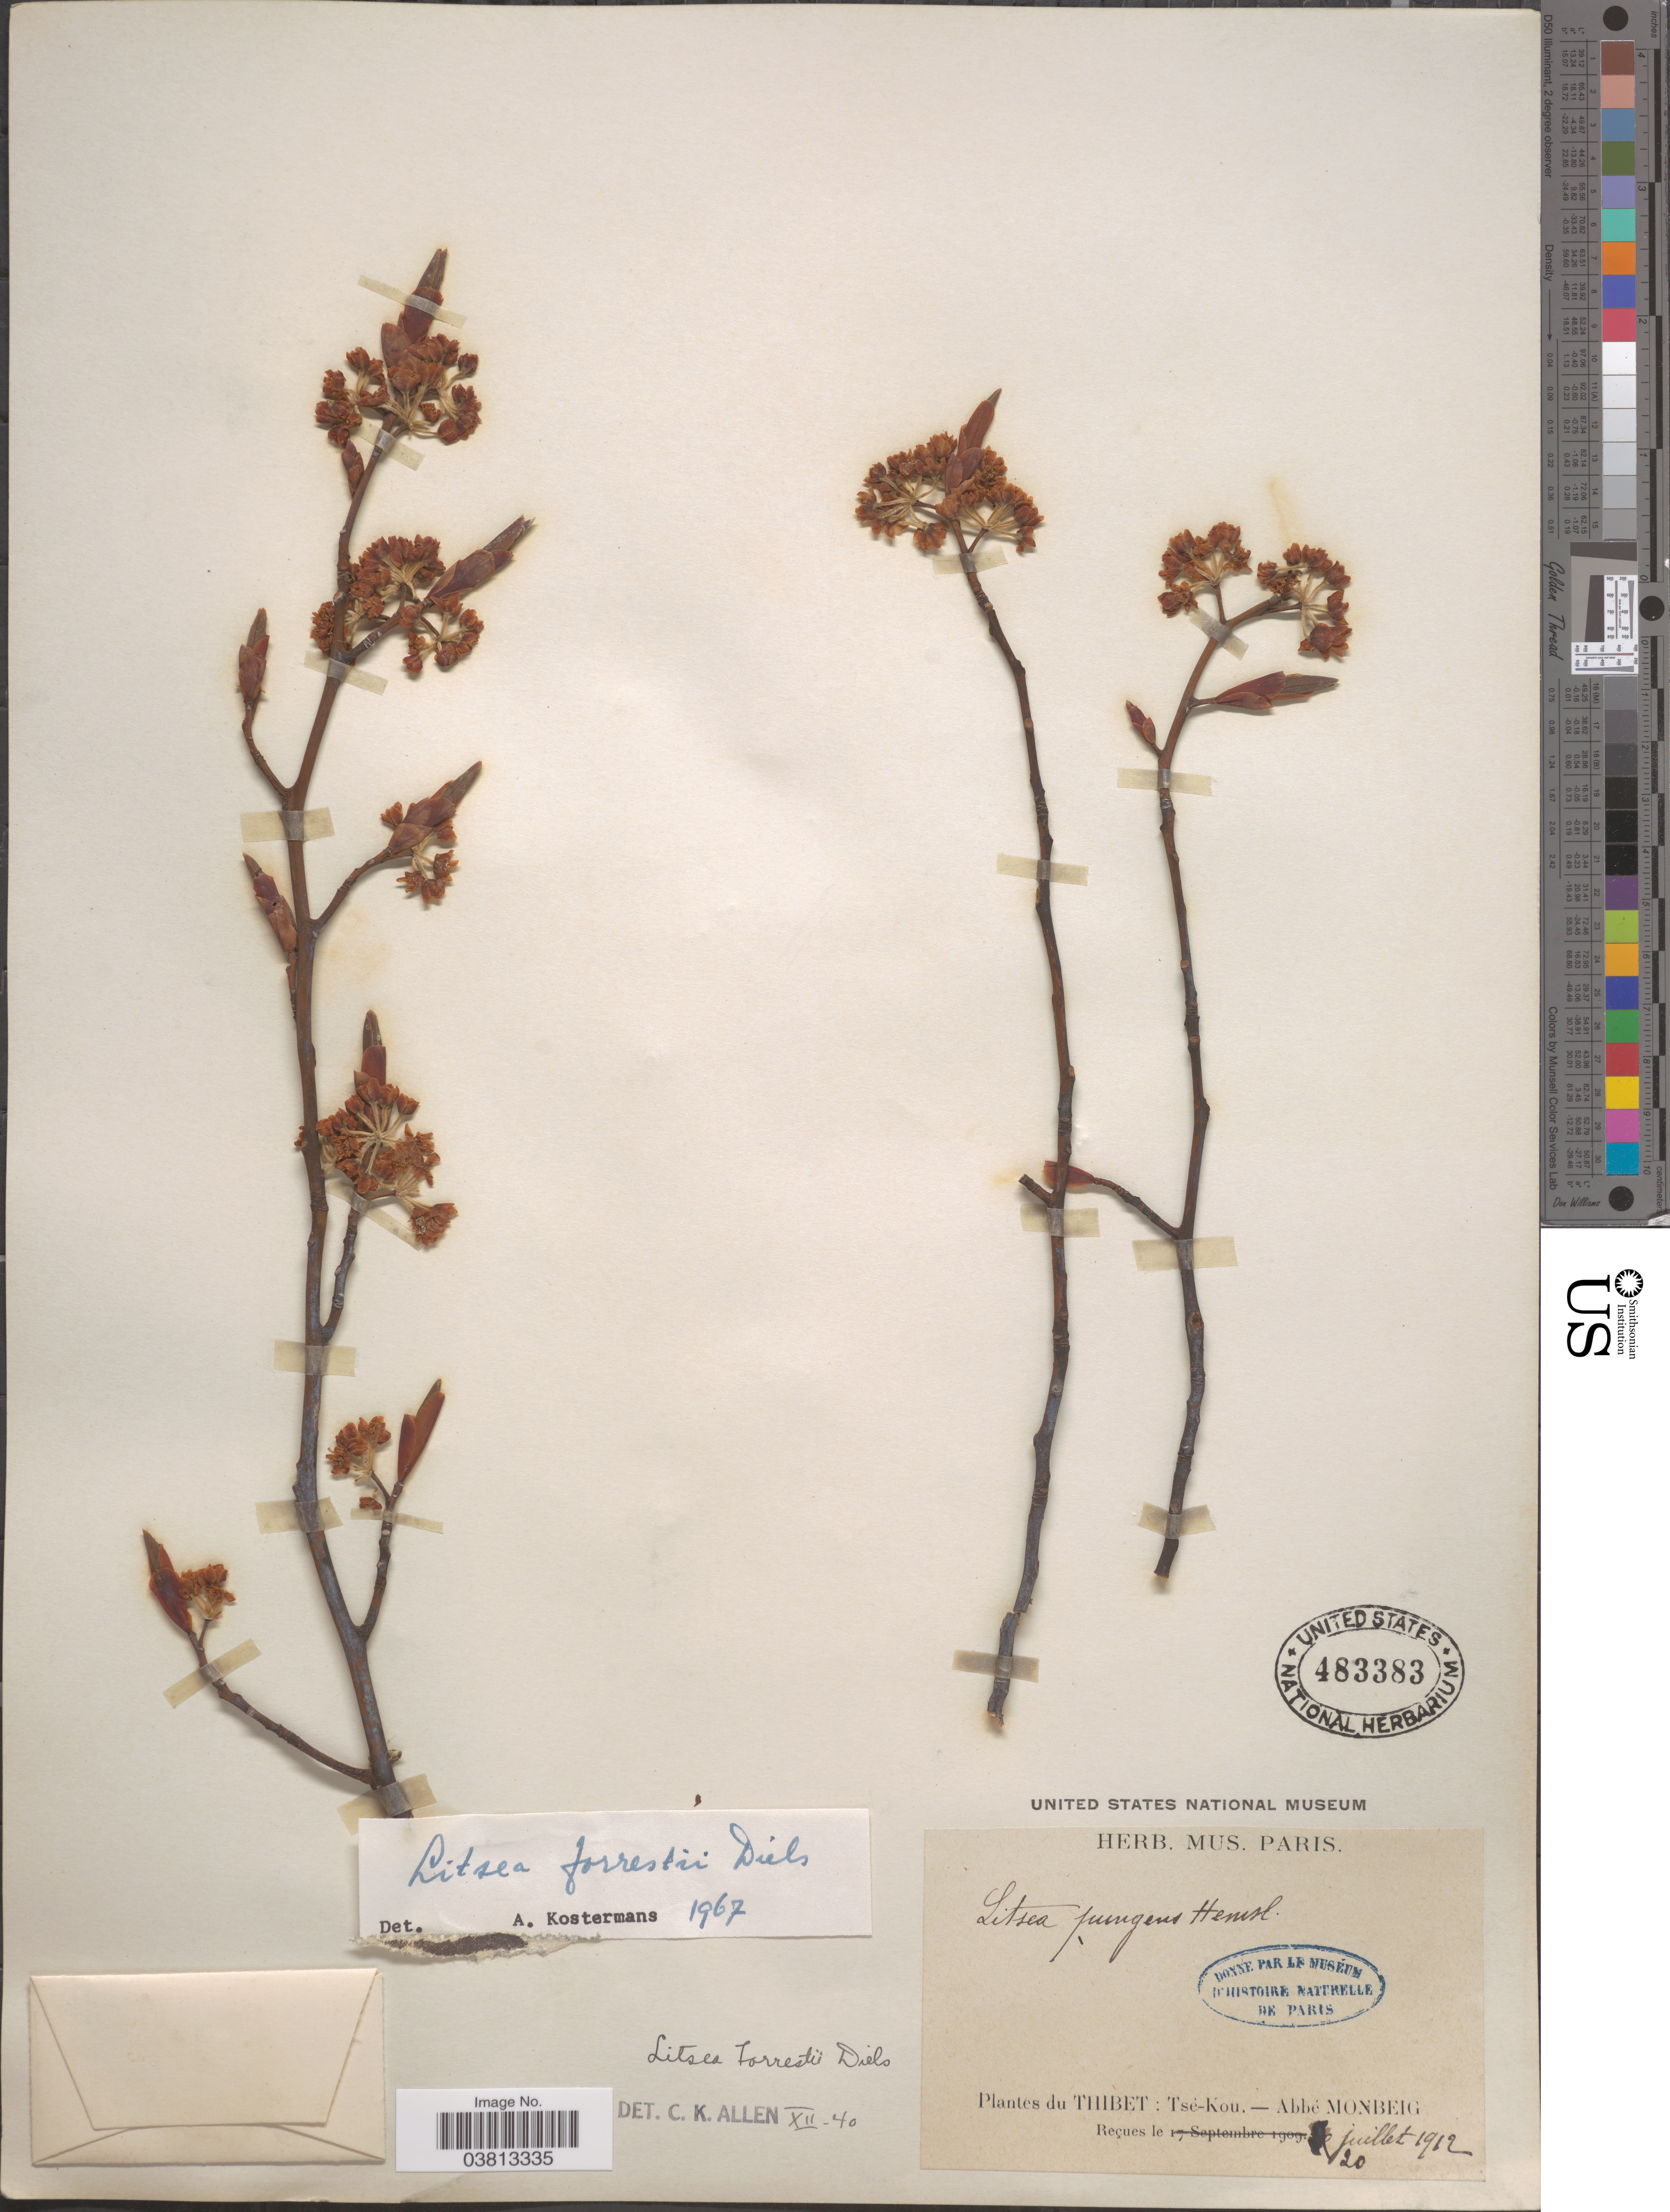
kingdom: Plantae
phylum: Tracheophyta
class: Magnoliopsida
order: Laurales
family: Lauraceae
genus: Litsea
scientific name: Litsea forrestii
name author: Diels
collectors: A. Monbeig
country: China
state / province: Xizang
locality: Thibet: Tsé-Kou.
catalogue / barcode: US 483383